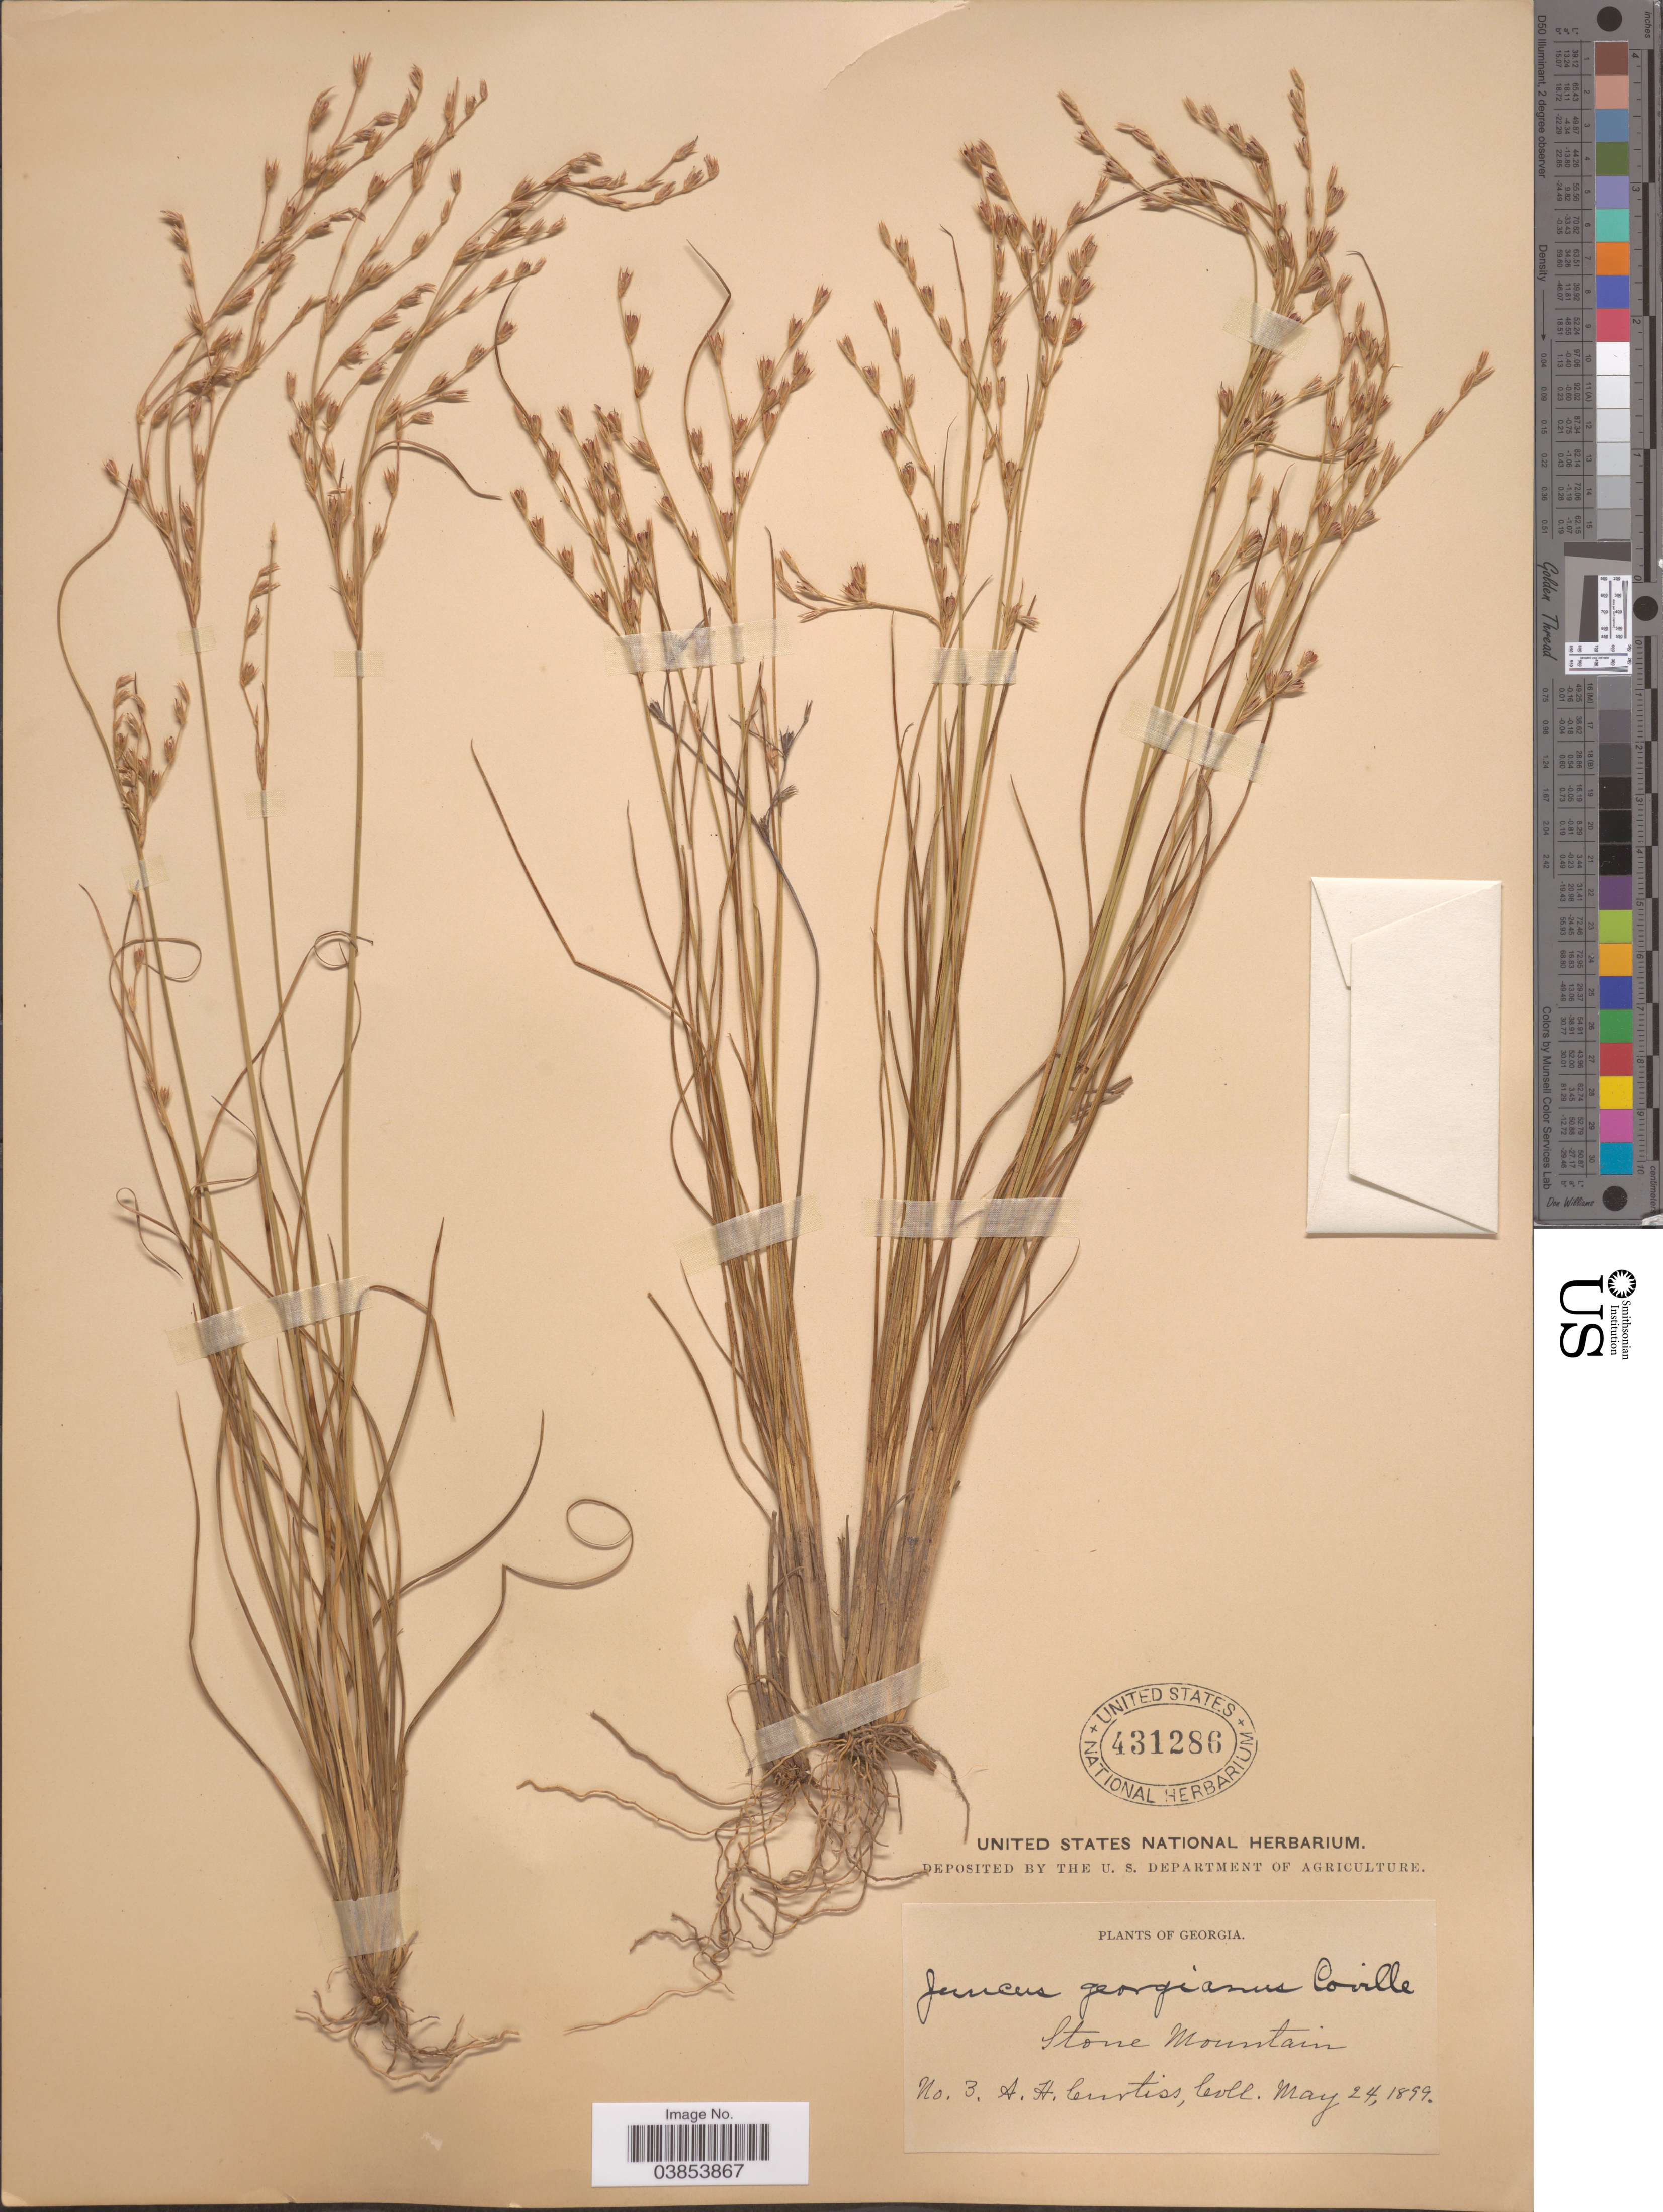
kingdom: Plantae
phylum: Tracheophyta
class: Liliopsida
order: Poales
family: Juncaceae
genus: Juncus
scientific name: Juncus georgianus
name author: Coville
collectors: A. H. Curtiss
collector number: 3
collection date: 1899-05-24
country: United States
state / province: Georgia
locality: Stone Mountain.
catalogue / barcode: US 431286